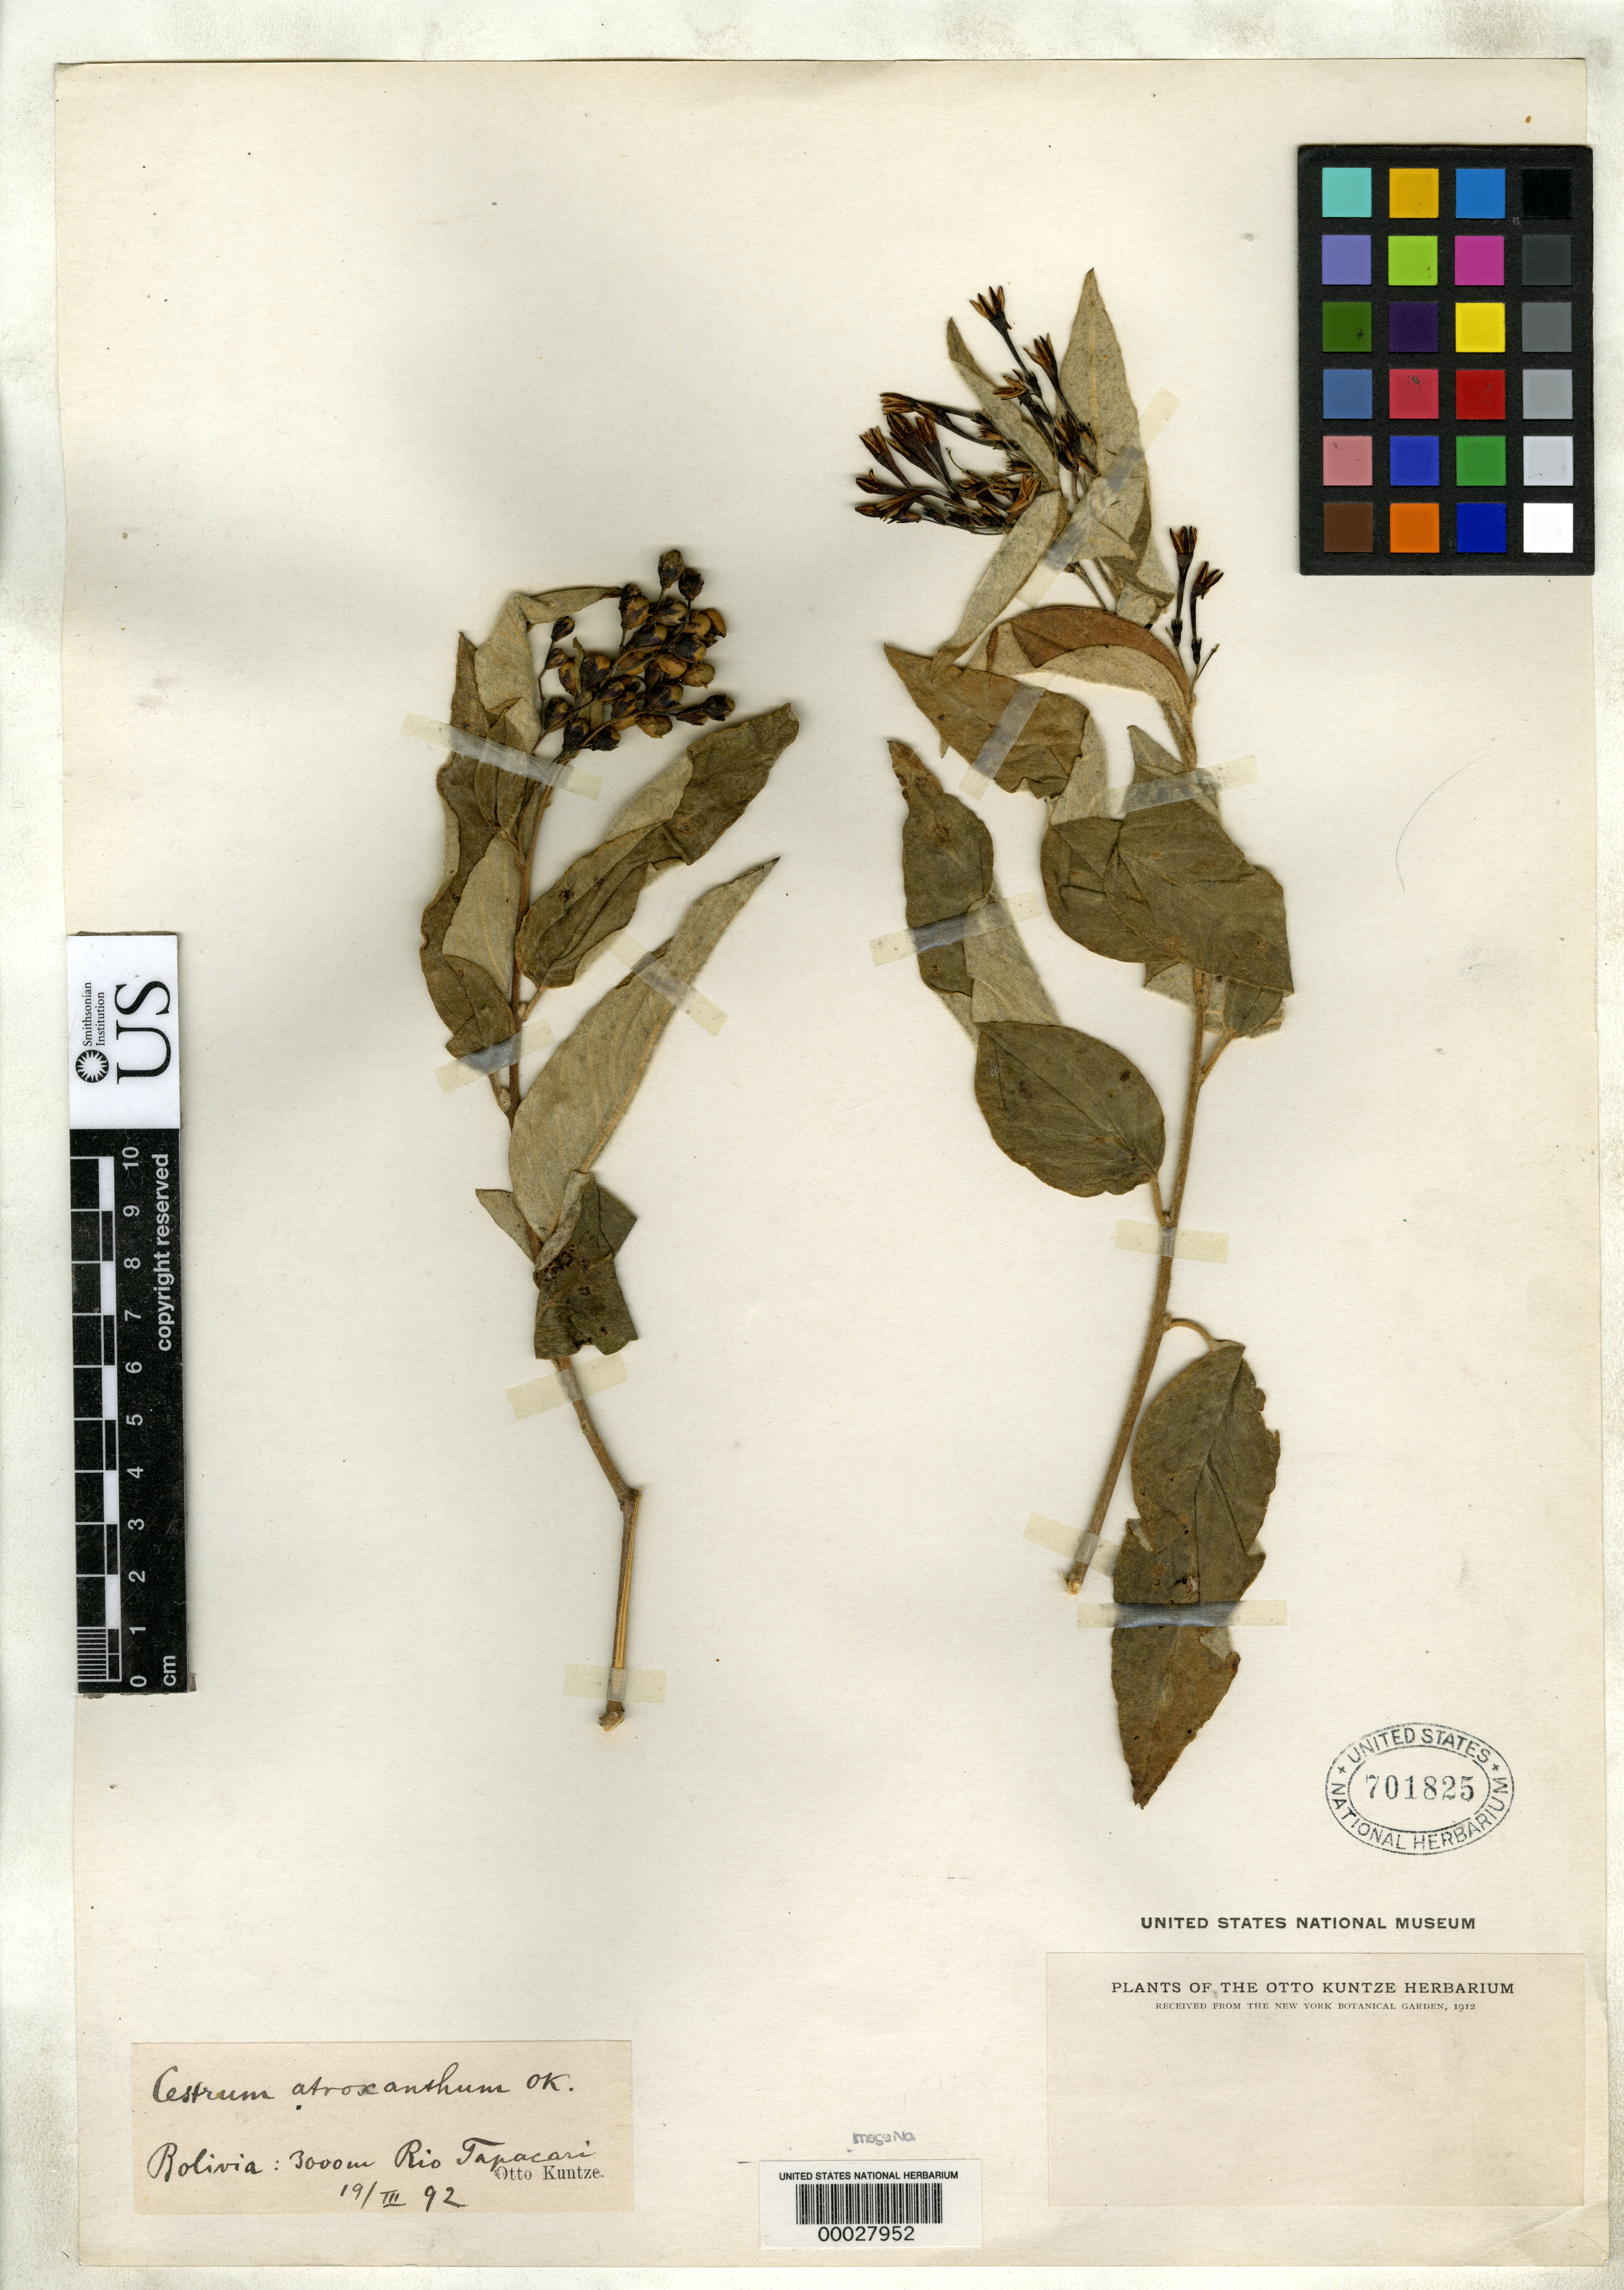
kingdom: Plantae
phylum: Tracheophyta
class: Magnoliopsida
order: Solanales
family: Solanaceae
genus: Cestrum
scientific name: Cestrum atroxanthum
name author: Kuntze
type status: Type Collection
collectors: C.E.O. Kuntze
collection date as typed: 17 Mar 1892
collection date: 1892-03-17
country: Bolivia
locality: Rio Tapacari.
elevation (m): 3000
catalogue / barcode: US 701825